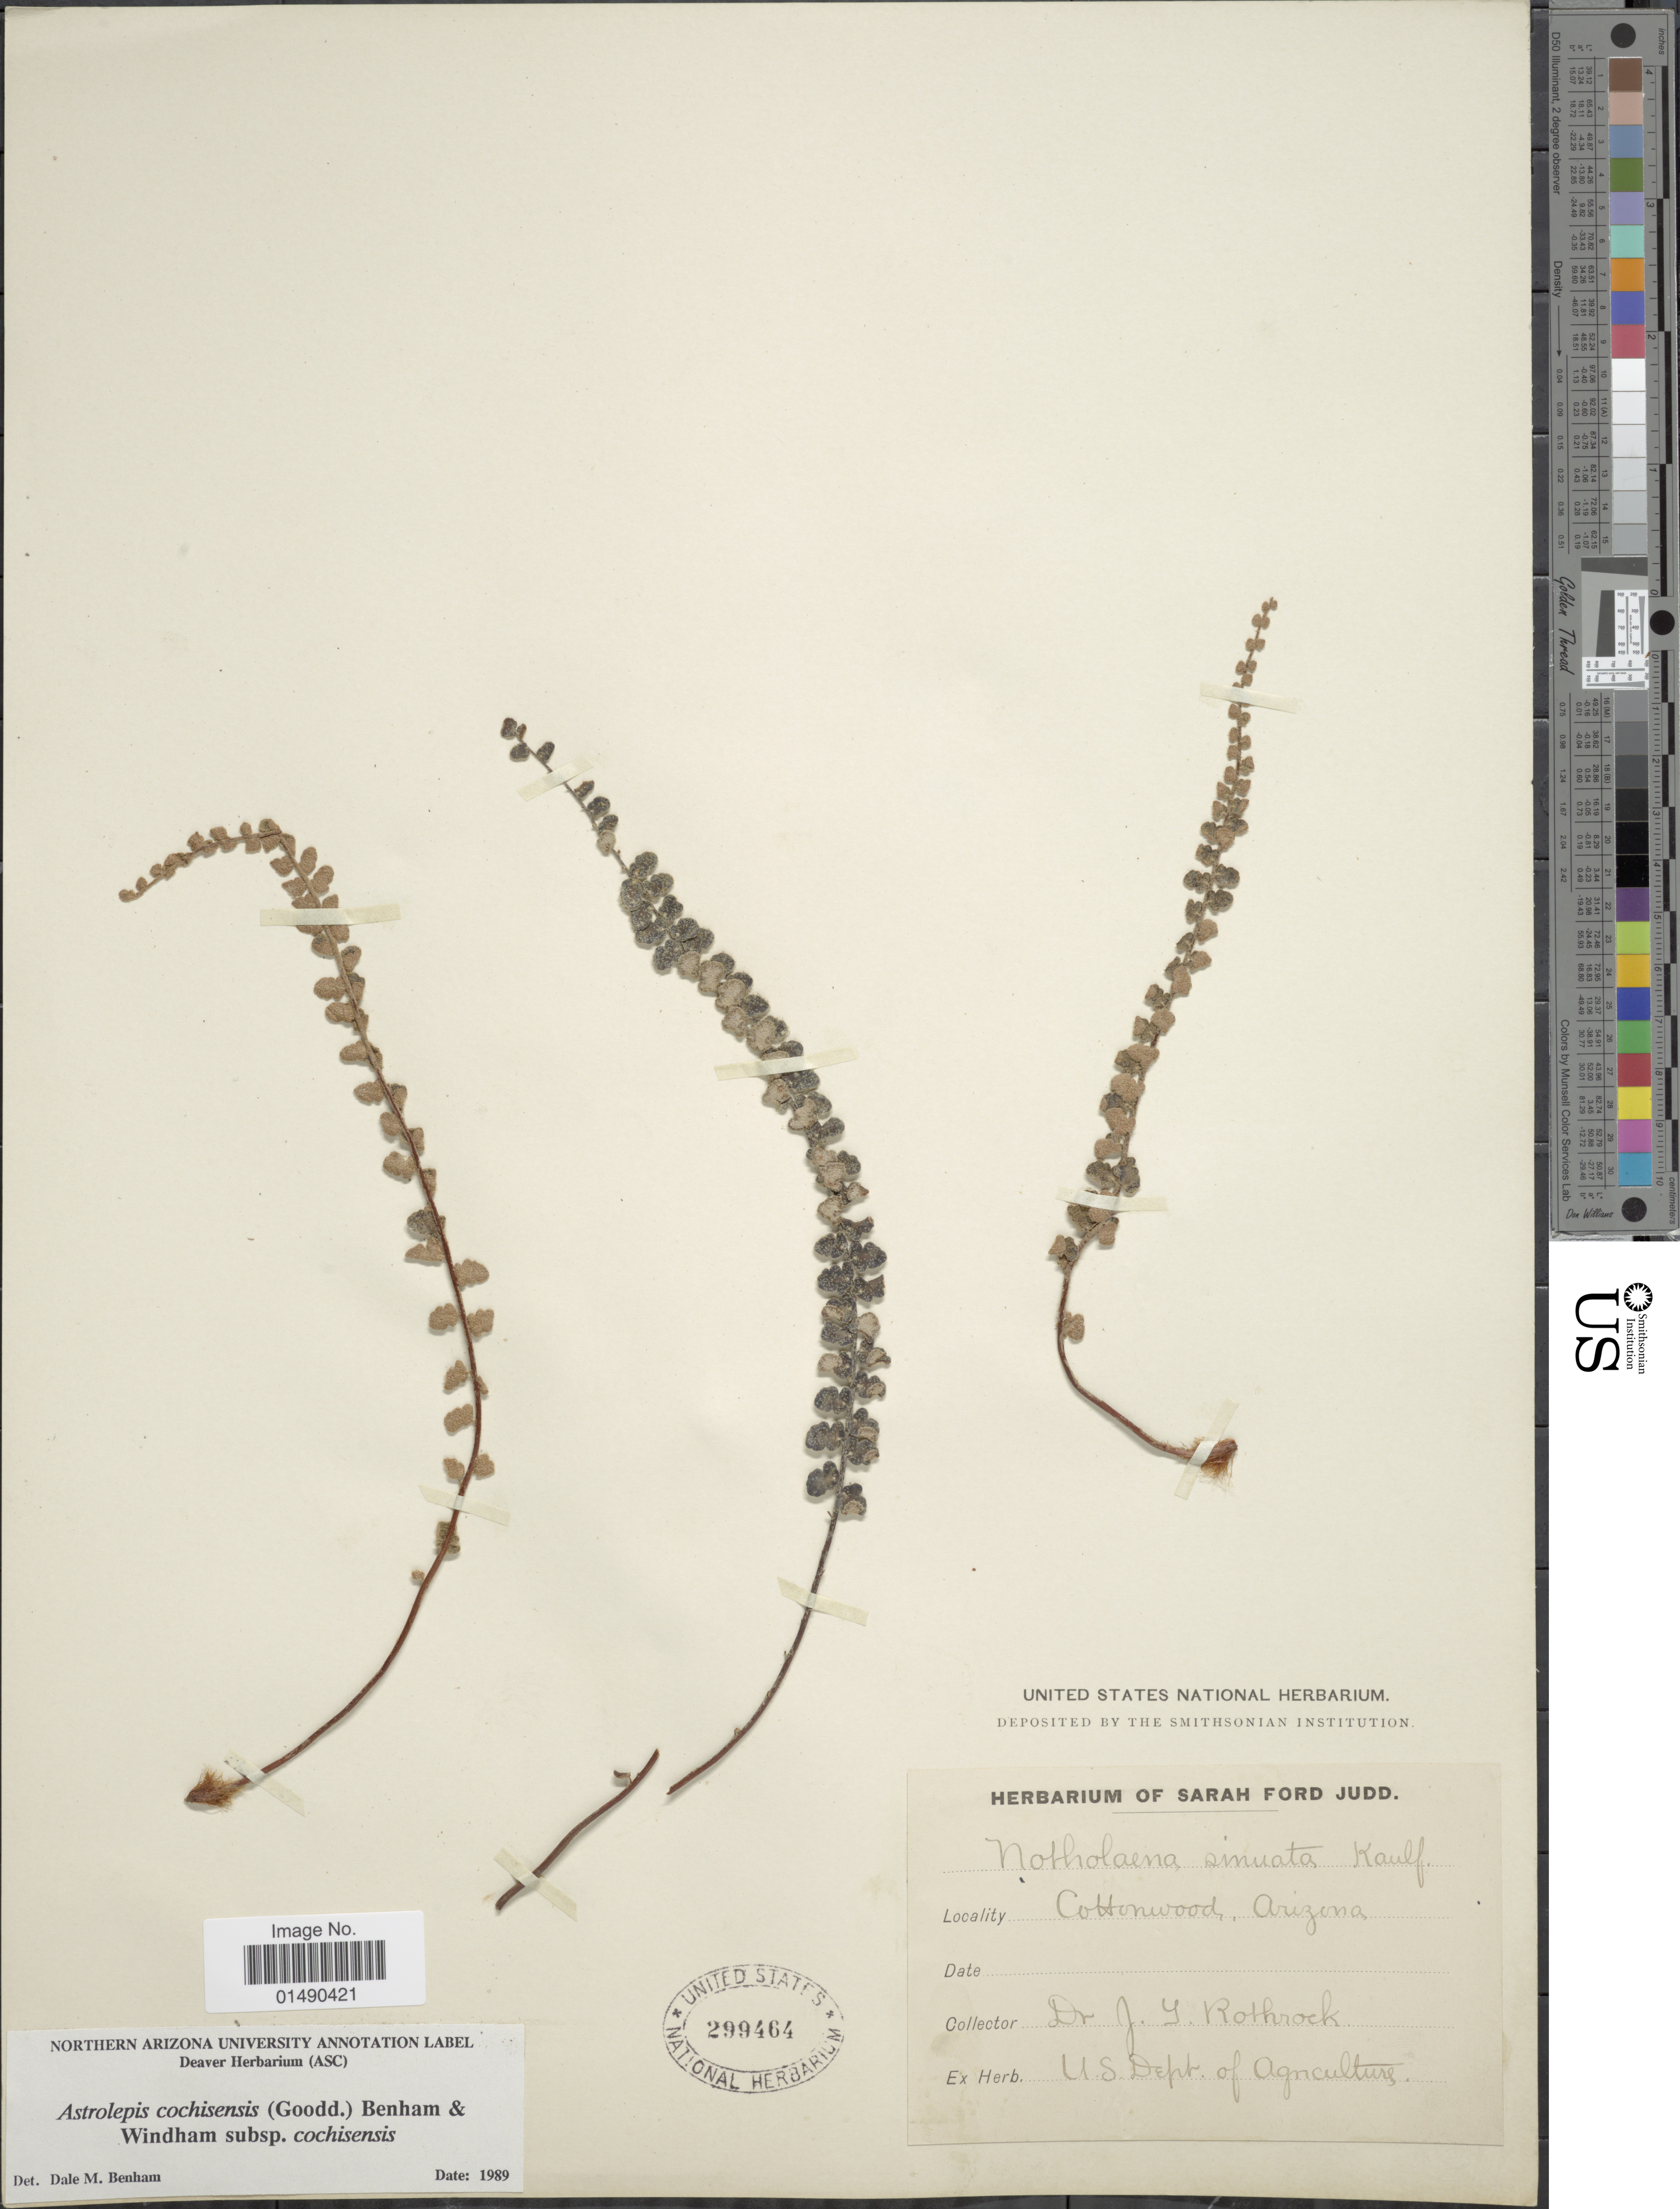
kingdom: Plantae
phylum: Tracheophyta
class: Polypodiopsida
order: Polypodiales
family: Pteridaceae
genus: Astrolepis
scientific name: Astrolepis cochisensis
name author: (C.O. Goodd.) D.M. Benham & Windham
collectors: J. T. Rothrock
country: United States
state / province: Arizona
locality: Cottonwood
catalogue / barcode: US 299464